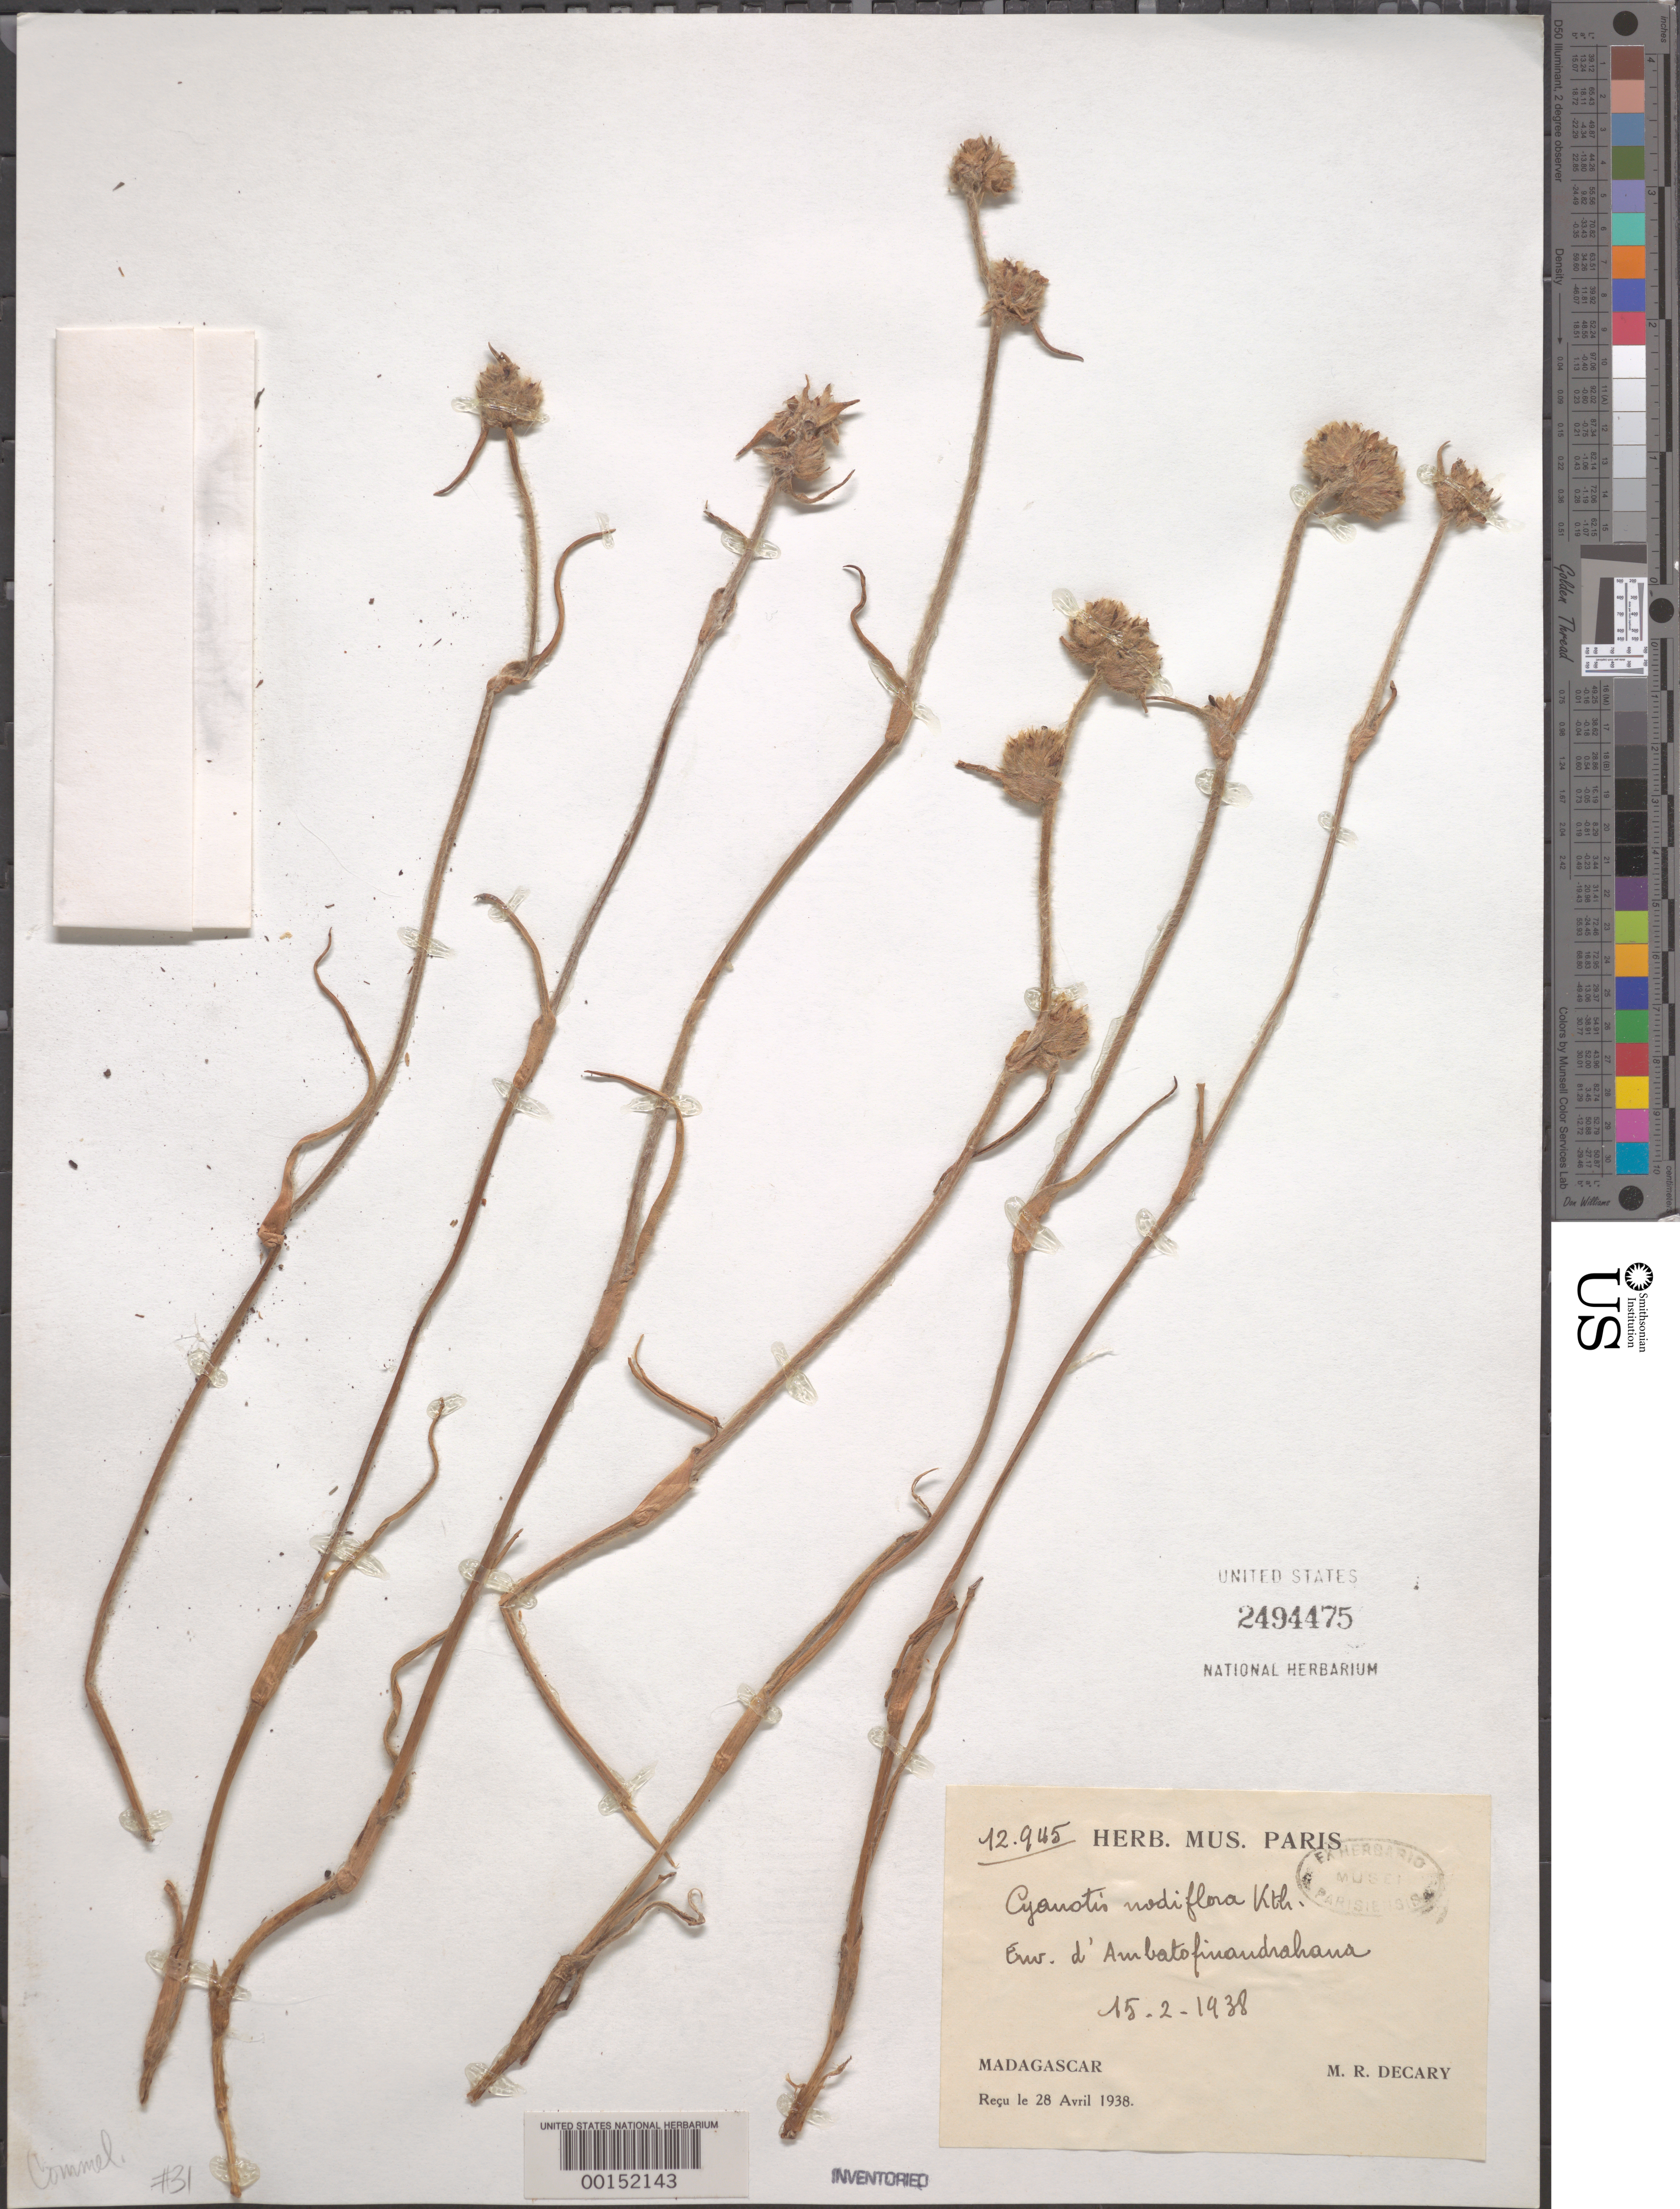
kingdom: Plantae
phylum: Tracheophyta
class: Liliopsida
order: Commelinales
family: Commelinaceae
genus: Cyanotis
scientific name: Cyanotis speciosa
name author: (L. f.) Hassk.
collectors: R. Decary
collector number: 12.945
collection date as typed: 28 Apr 1938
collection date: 1938-04-28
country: Madagascar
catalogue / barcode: US 2494475